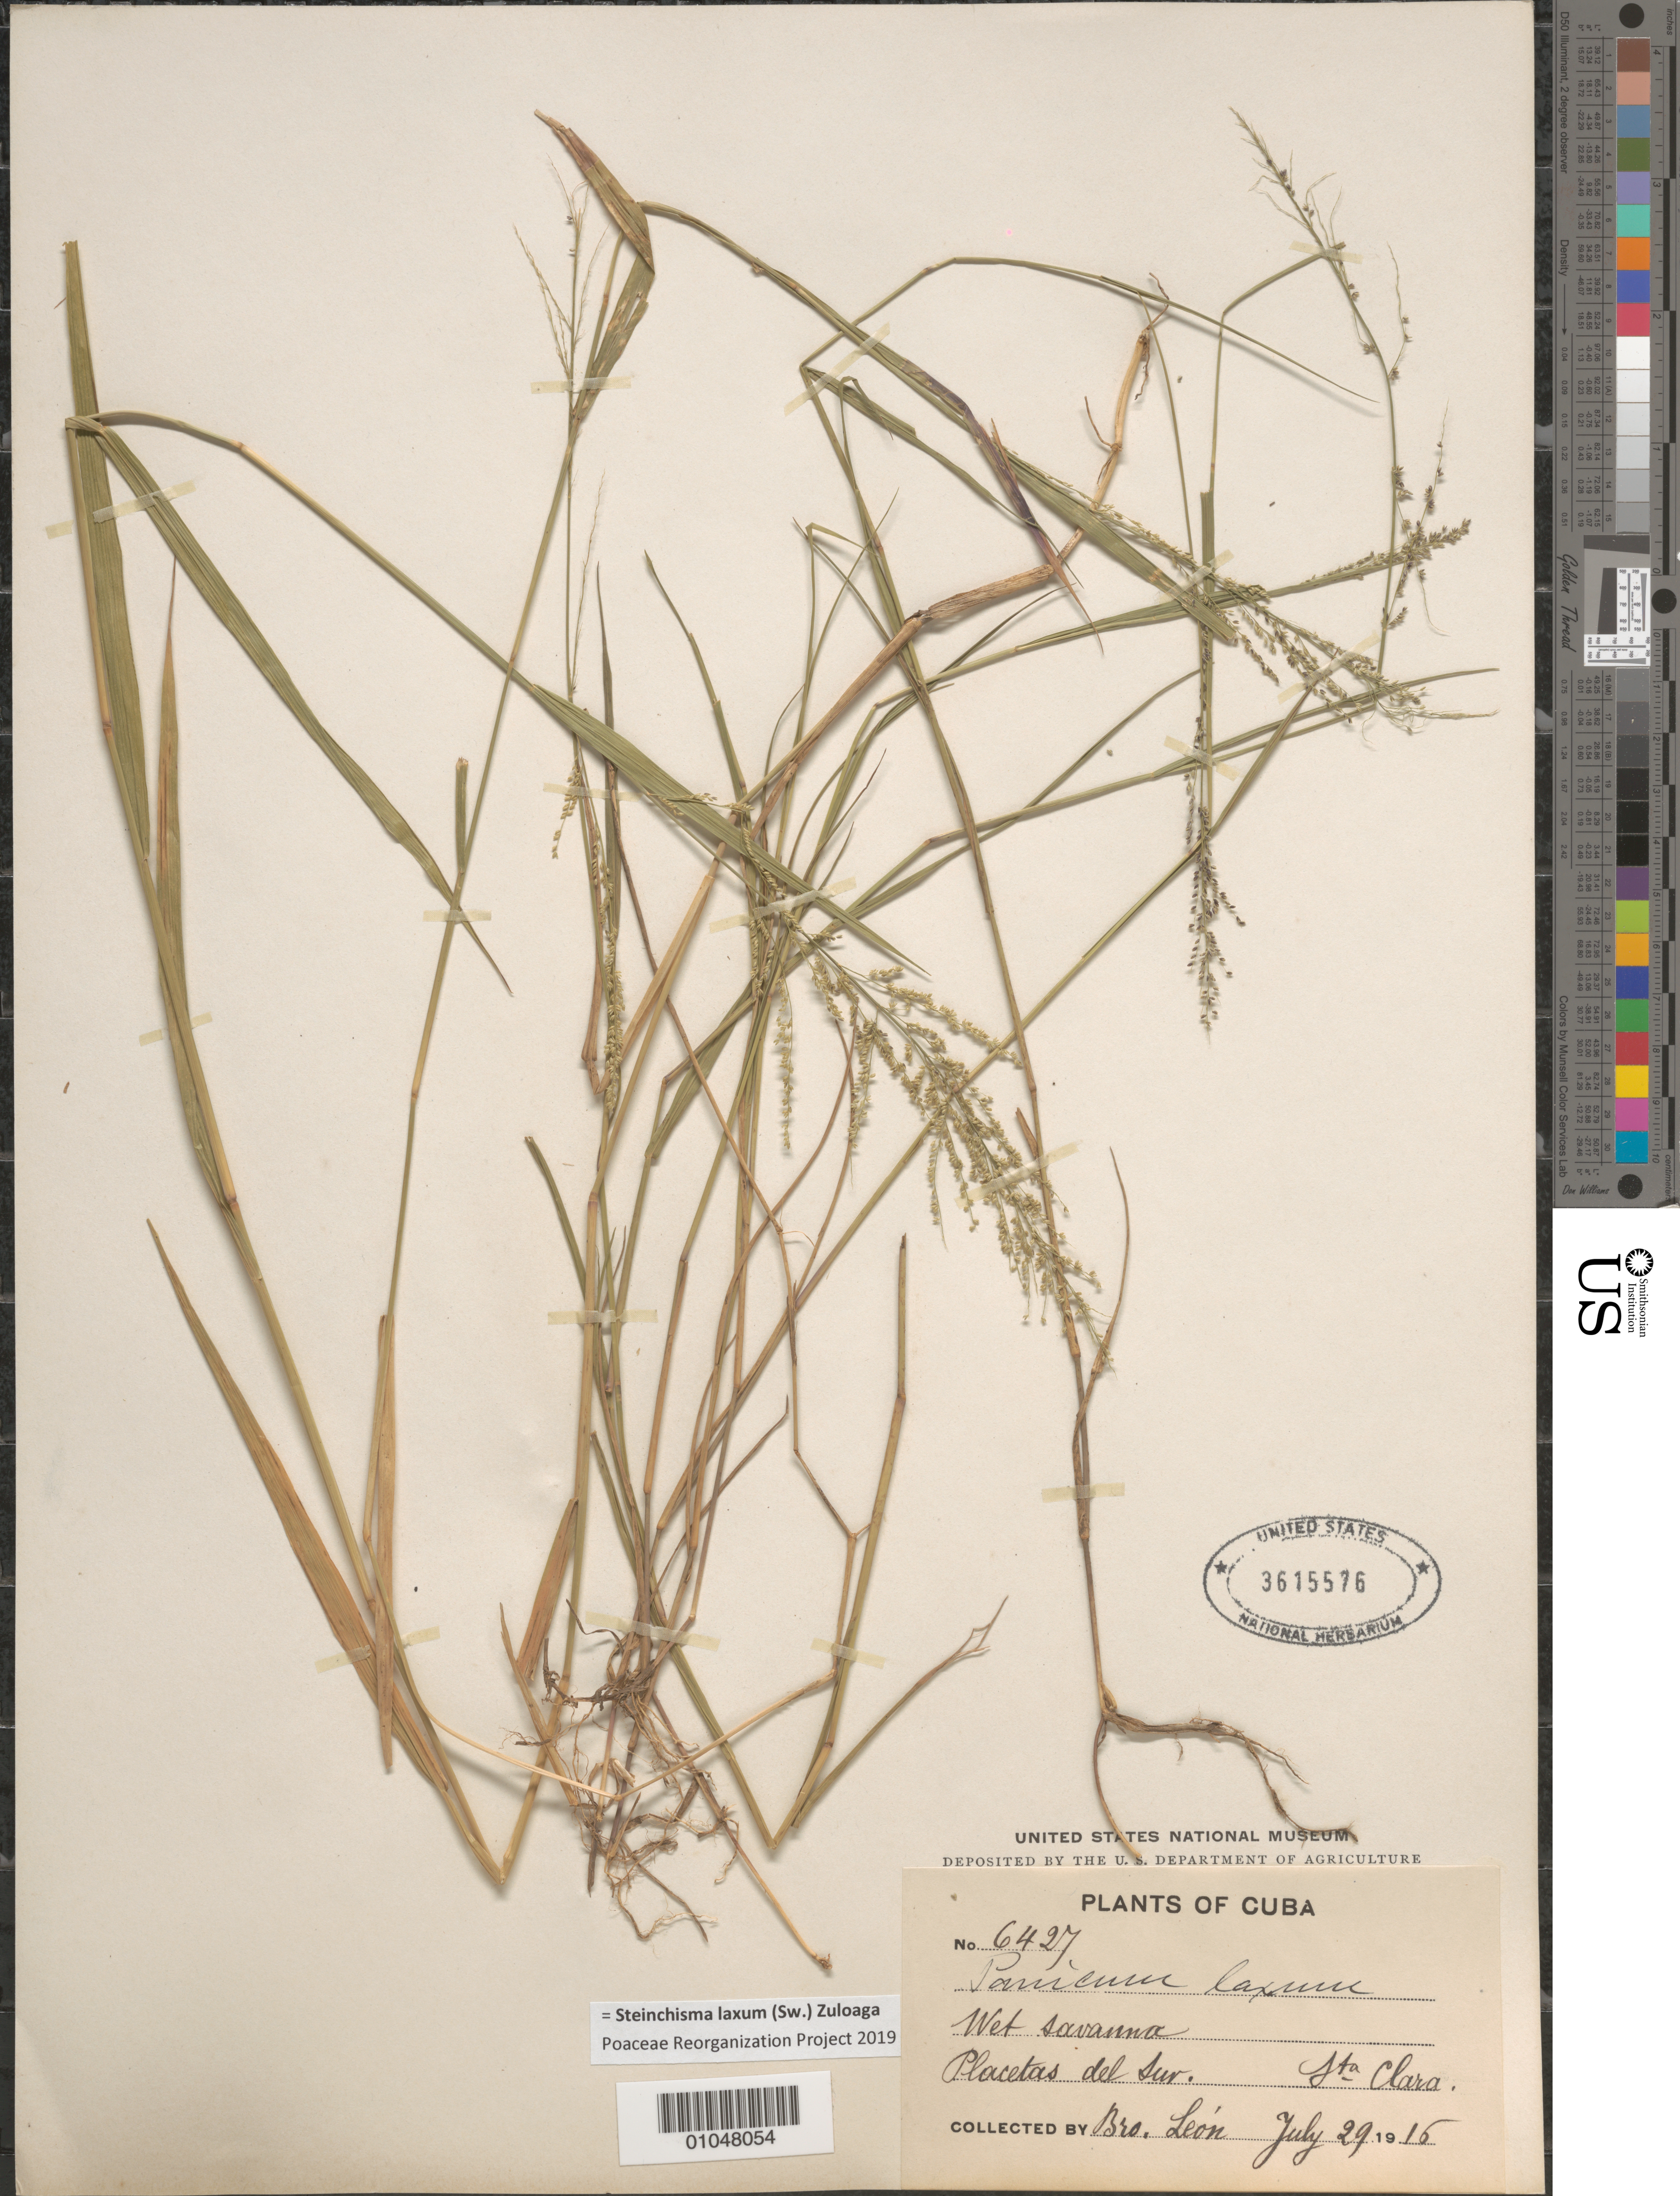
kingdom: Plantae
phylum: Tracheophyta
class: Liliopsida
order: Poales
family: Poaceae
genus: Panicum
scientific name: Panicum laxum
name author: Sw.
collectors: Bro. León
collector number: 6427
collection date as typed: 29 Jul 1915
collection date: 1915-07-29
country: Cuba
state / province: Villa Clara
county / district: Santa Clara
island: Cuba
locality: Placetas del Sur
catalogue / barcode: US 3615576